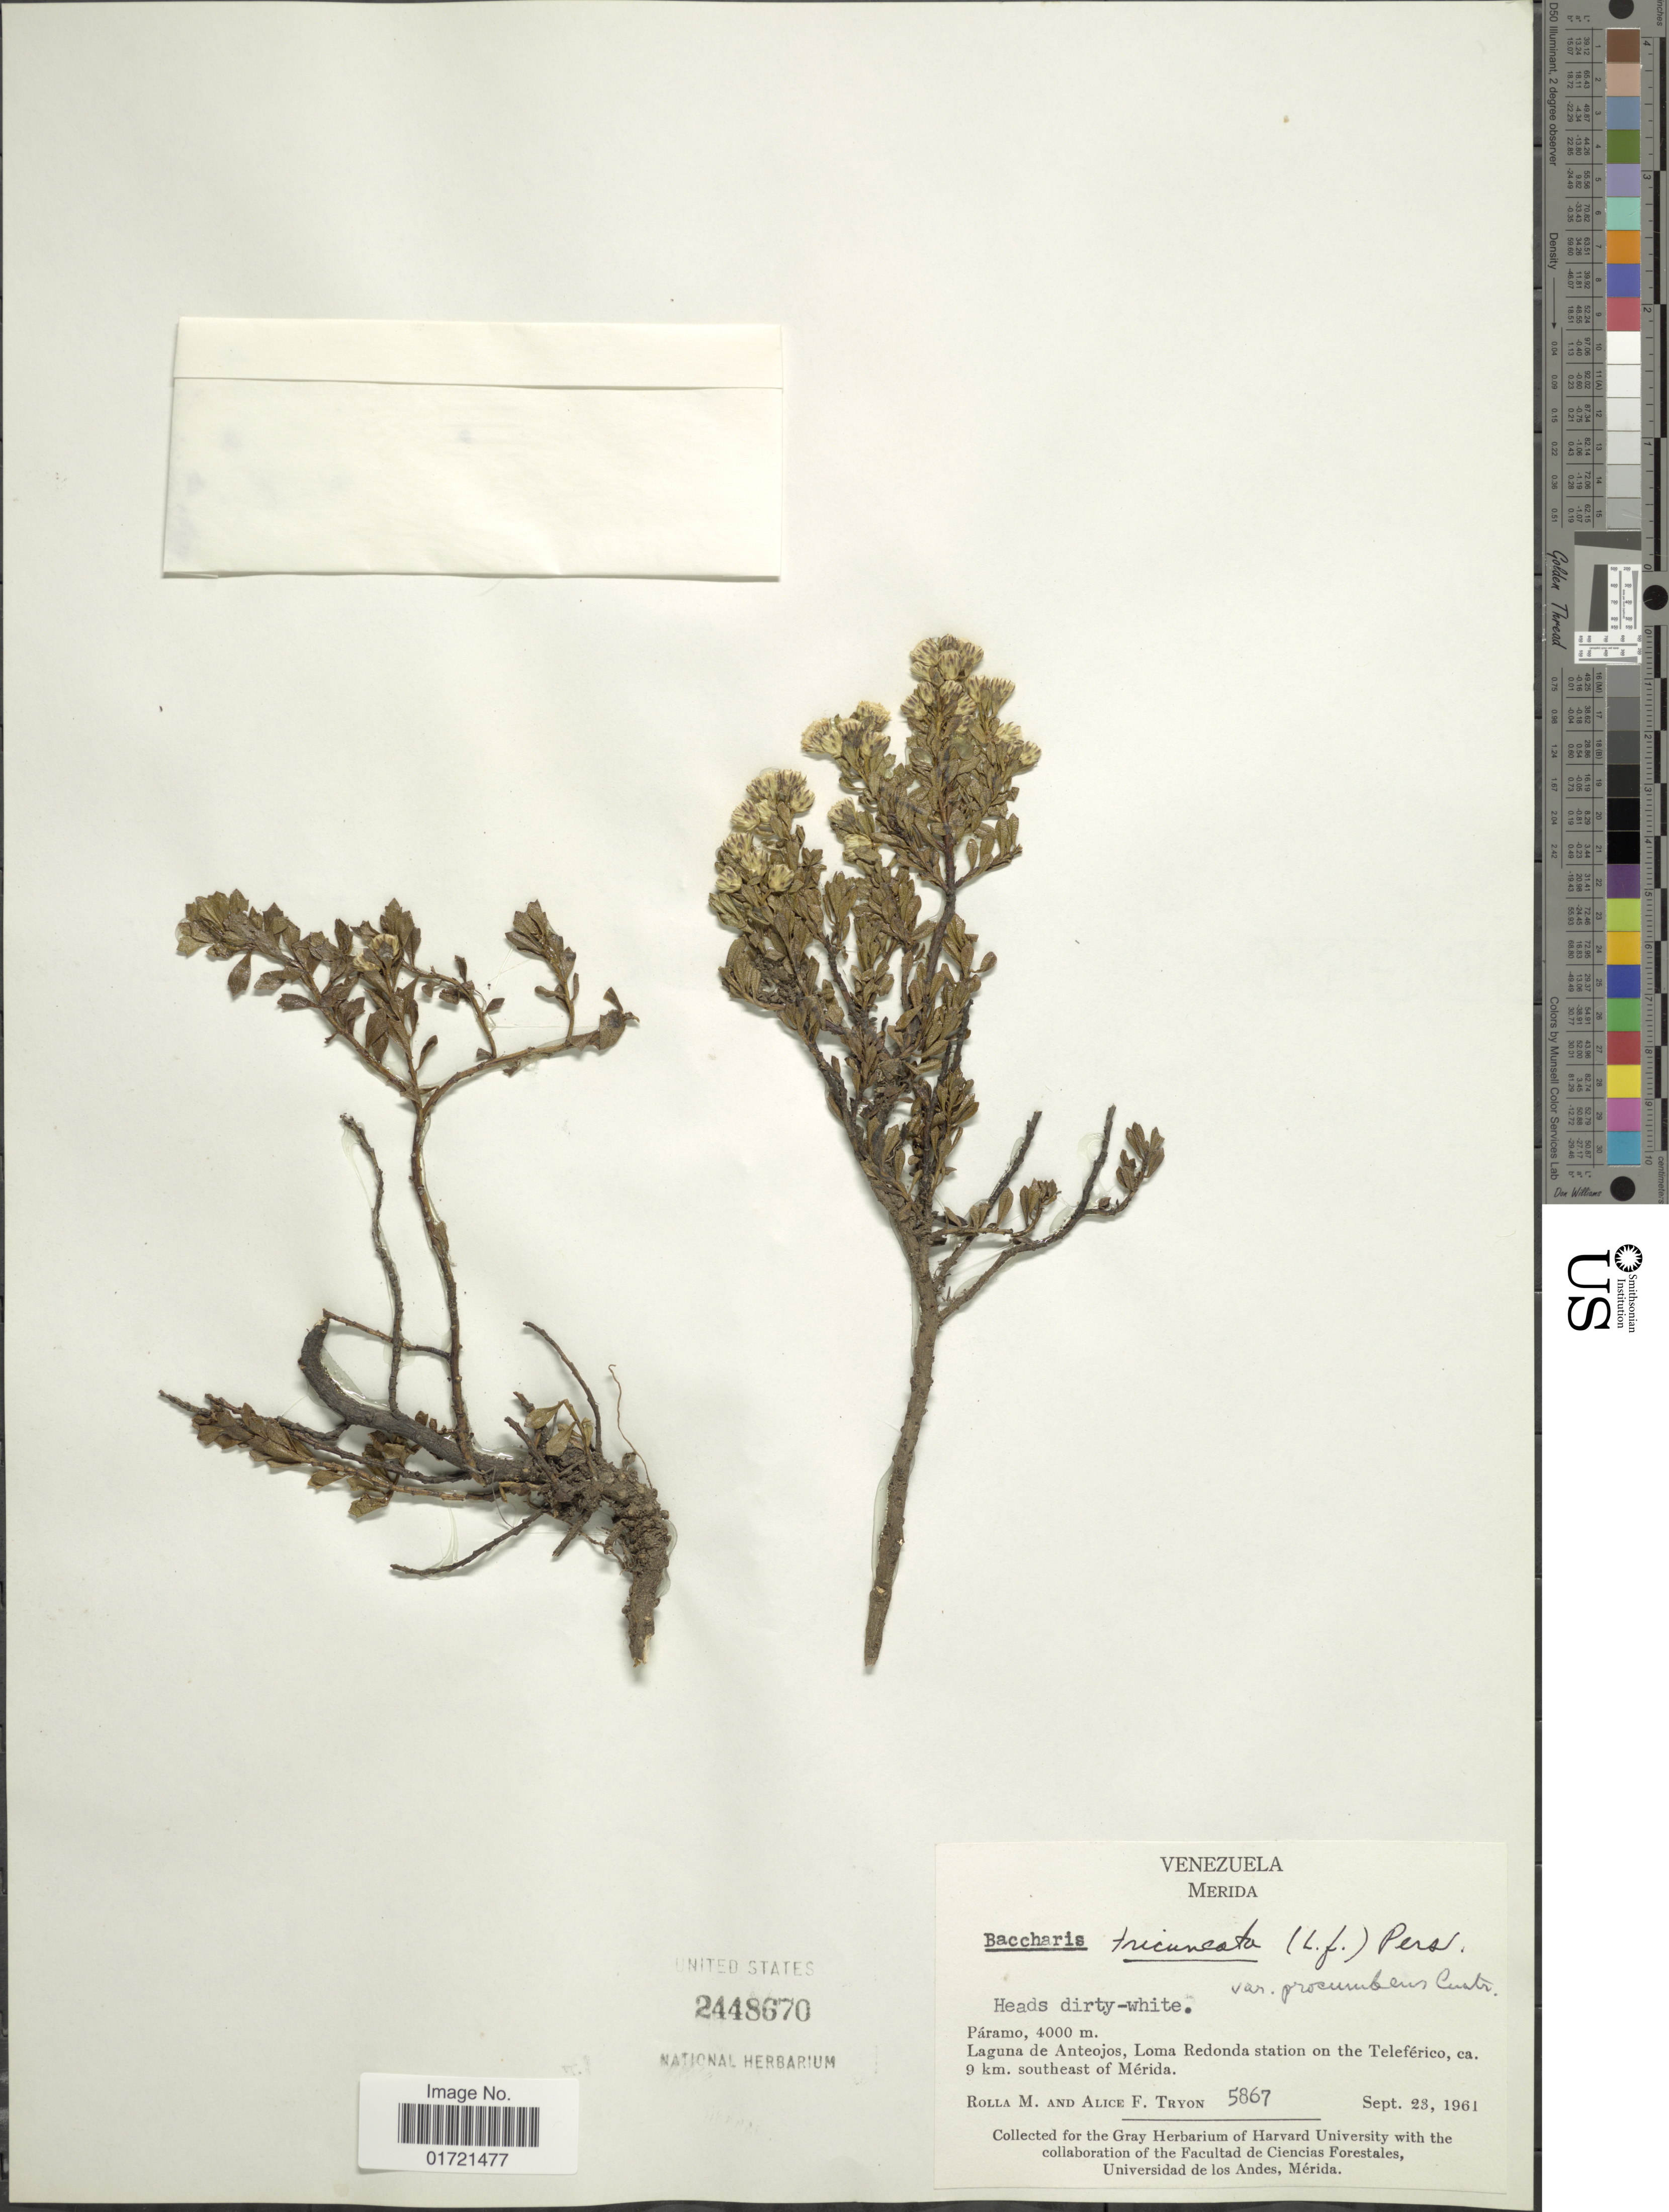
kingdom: Plantae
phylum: Tracheophyta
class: Magnoliopsida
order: Asterales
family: Asteraceae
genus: Baccharis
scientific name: Baccharis tricuneata f. procumbens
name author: Cuatrec.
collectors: R. M. Tryon & F. G. Tryon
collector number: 5867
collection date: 1961-09-23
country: Venezuela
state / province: Mérida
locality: Paramo, Laguna de Anteojos, Loma Redonda station on the Teleferico, ca. 9 km. southeast of Merida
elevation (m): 4000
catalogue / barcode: US 2448670